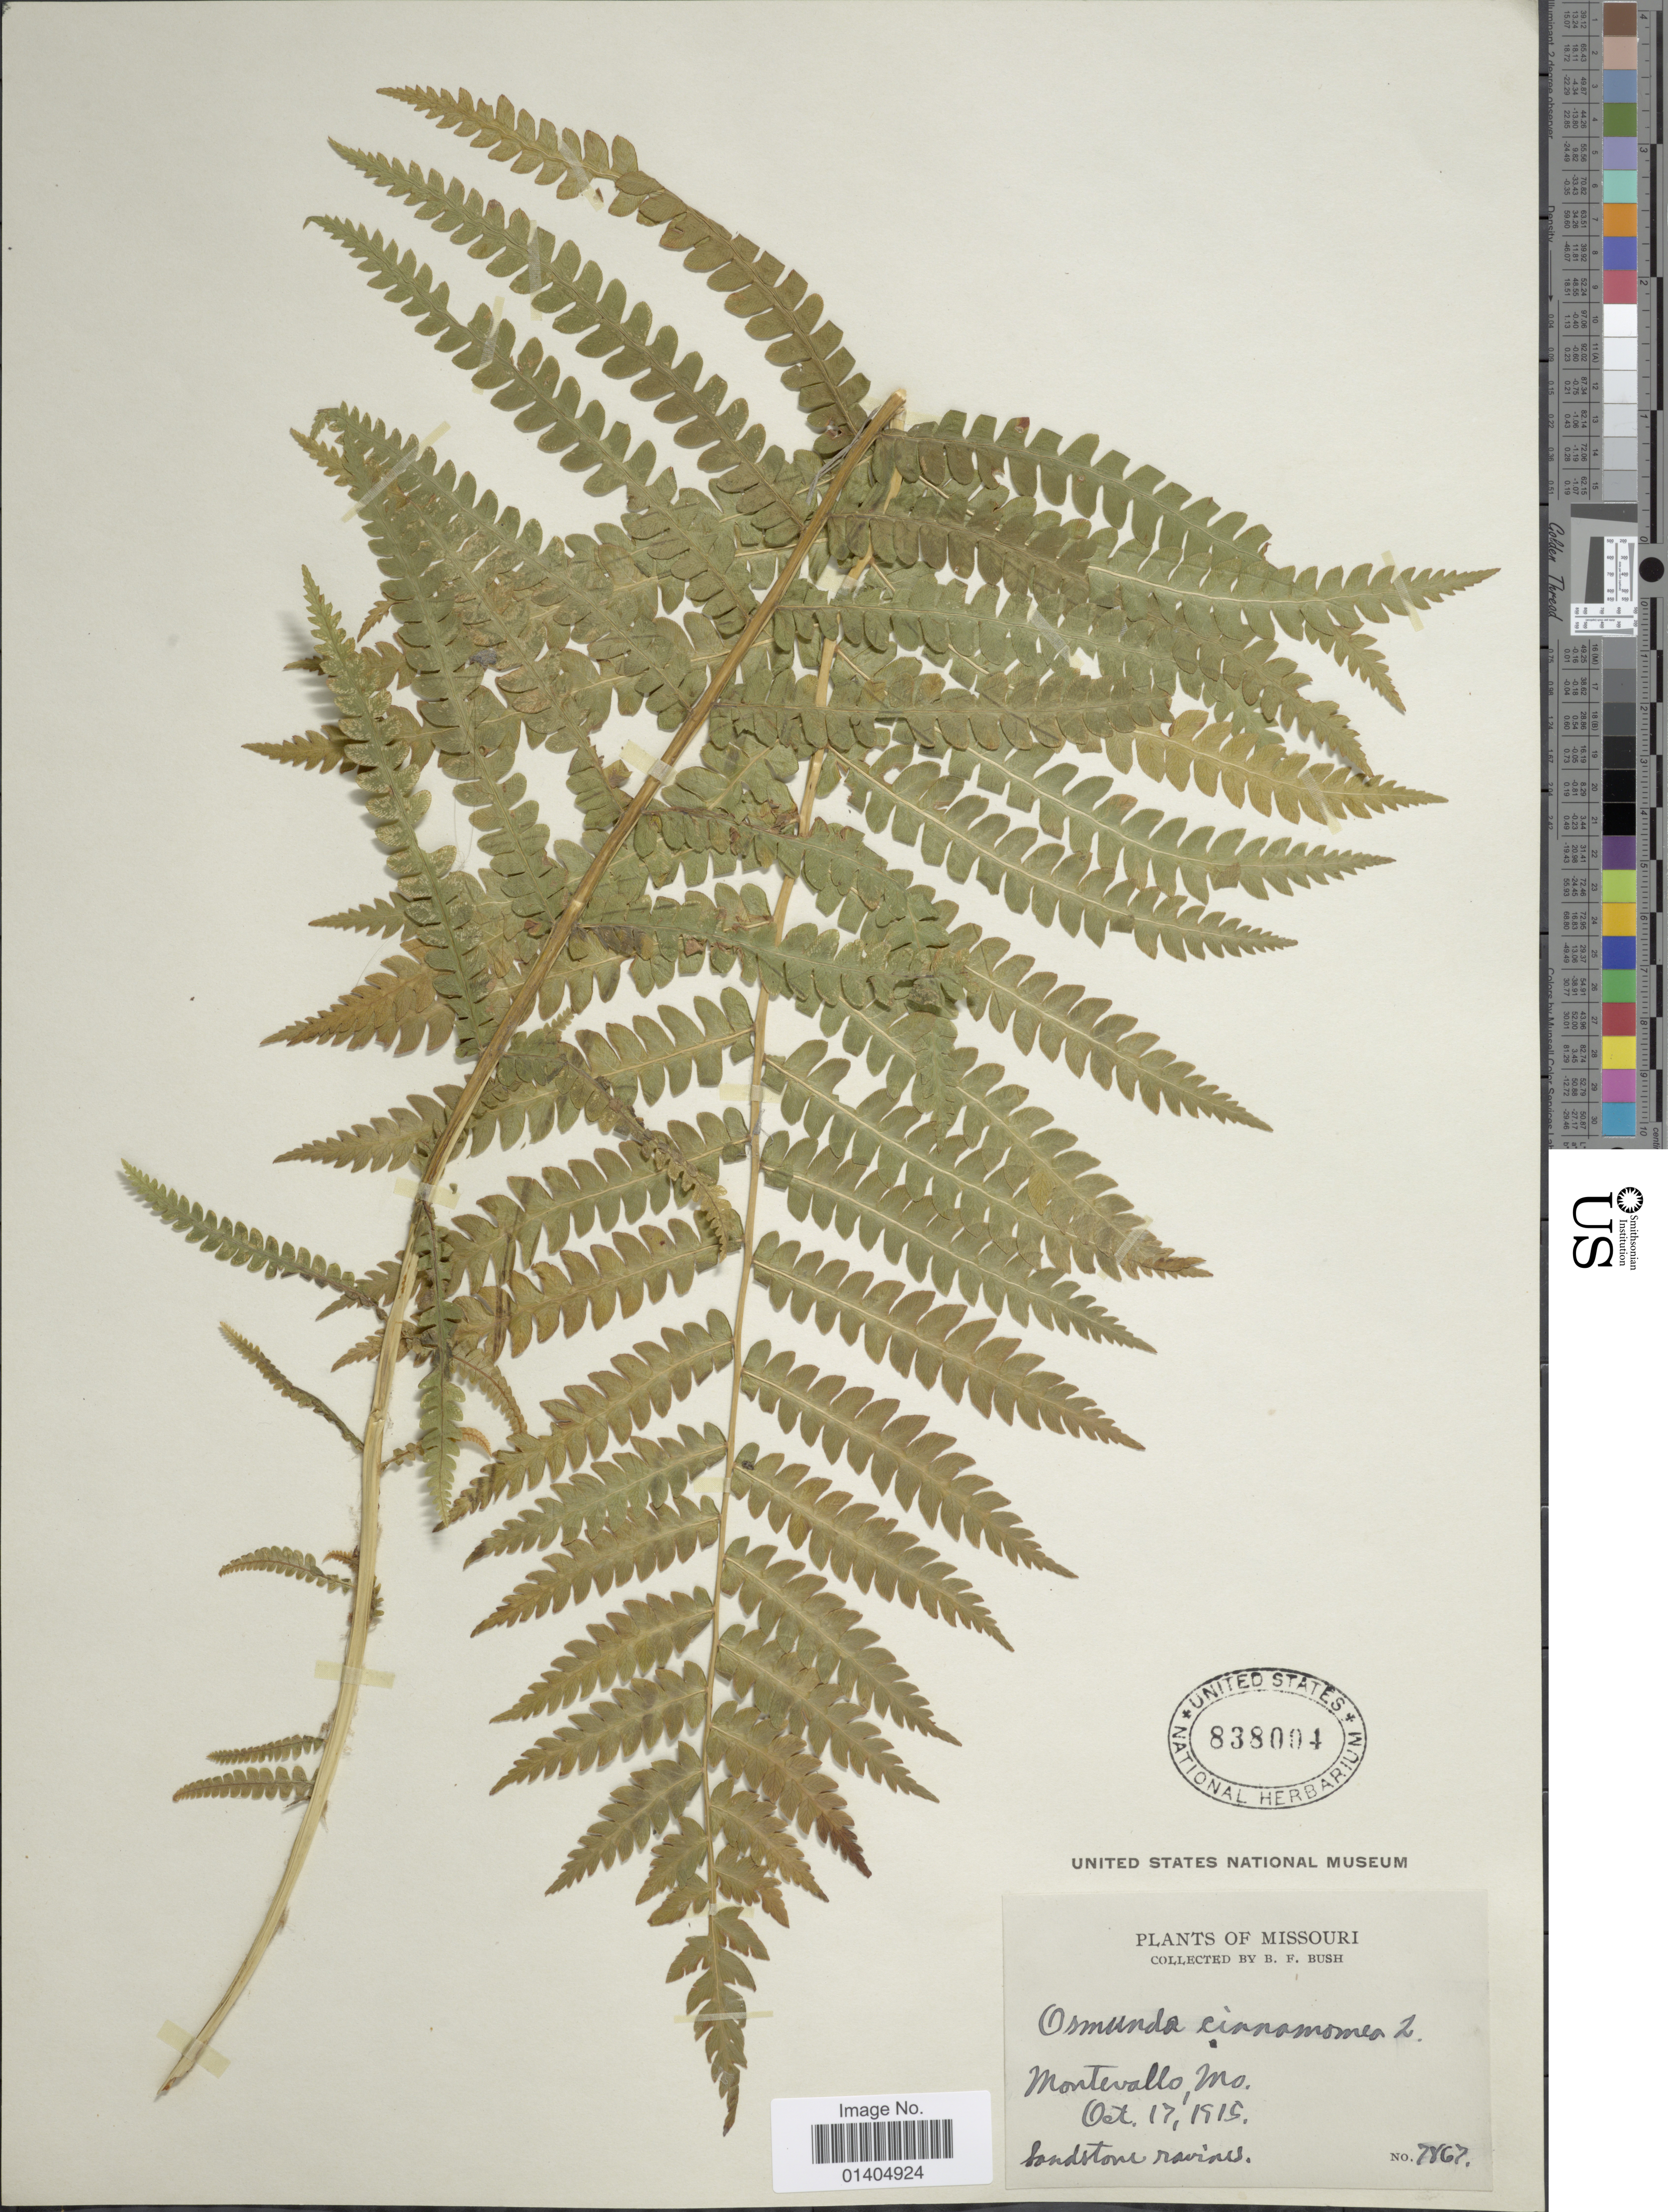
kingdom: Plantae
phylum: Tracheophyta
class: Polypodiopsida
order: Osmundales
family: Osmundaceae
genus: Osmundastrum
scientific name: Osmundastrum cinnamomeum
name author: (L.) C. Presl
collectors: B. F. Bush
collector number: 7867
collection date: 1915-10-17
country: United States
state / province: Missouri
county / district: Vernon County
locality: Montevallo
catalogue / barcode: US 838004